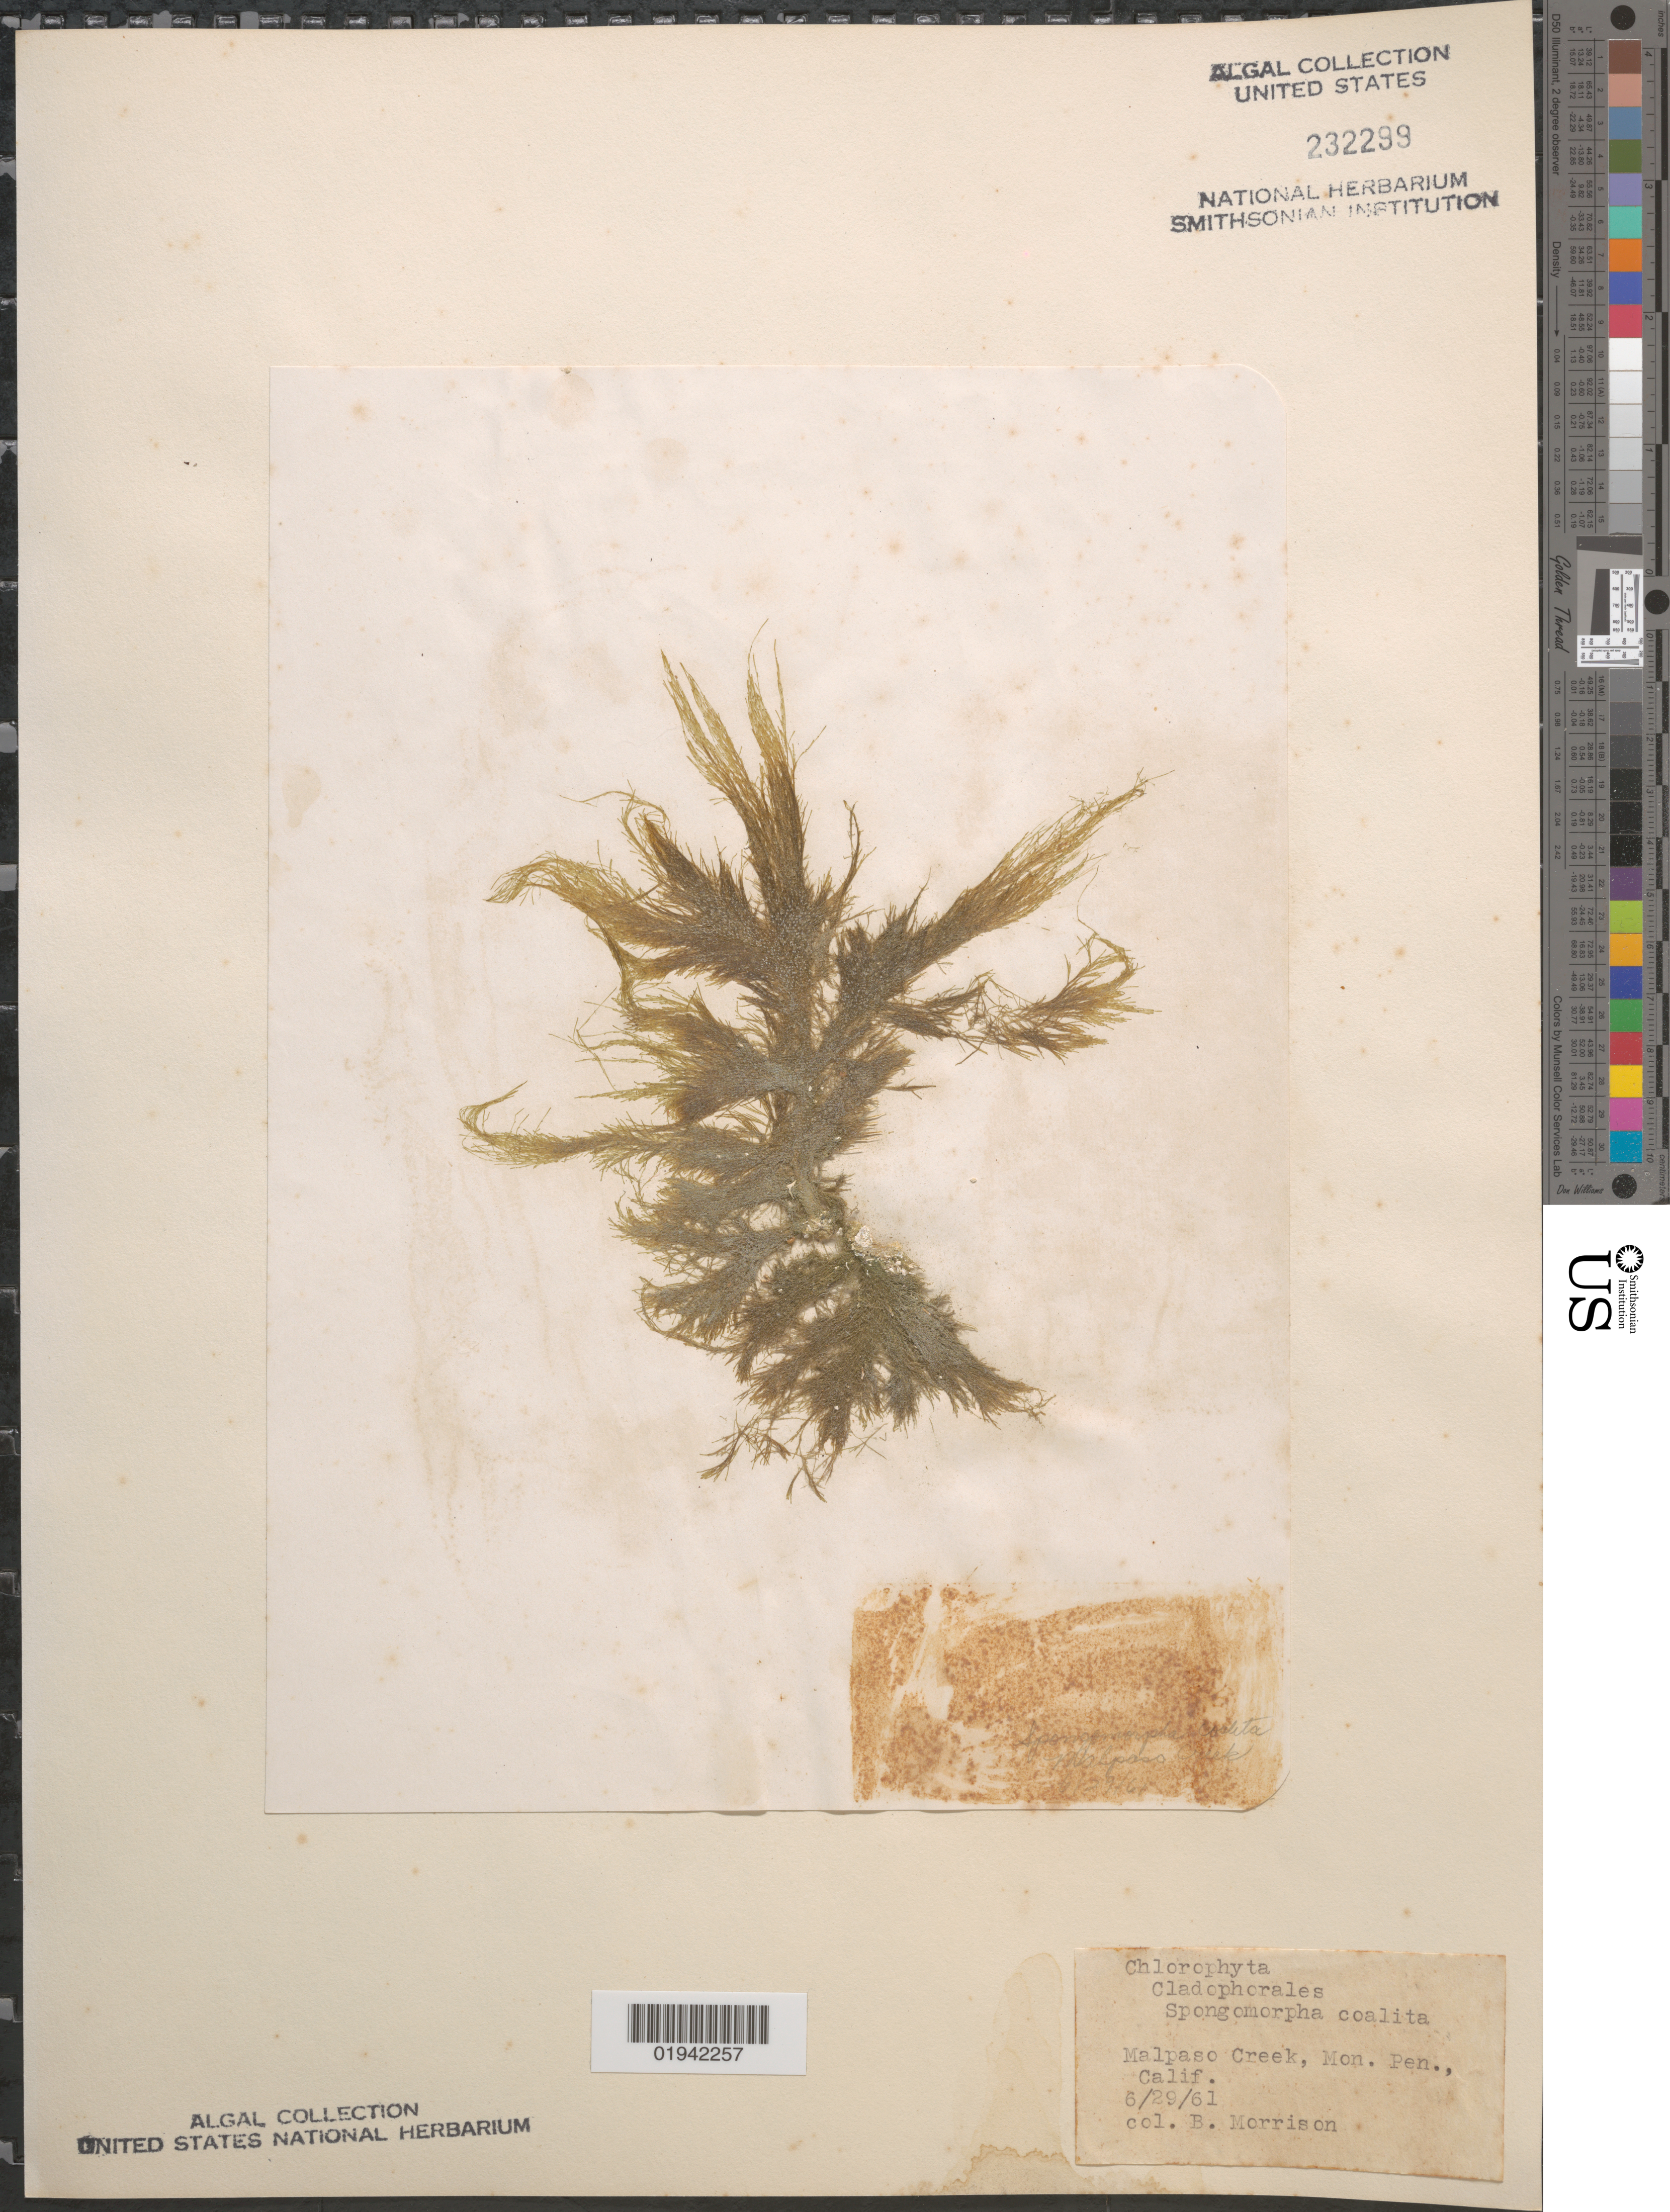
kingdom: Plantae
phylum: Chlorophyta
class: Ulvophyceae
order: Ulotrichales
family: Ulotrichaceae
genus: Acrosiphonia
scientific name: Acrosiphonia coalita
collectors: B. Morrison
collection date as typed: Transcribed d/m/y: 29/6/61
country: United States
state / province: California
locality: Malpaso Creek, Mon. Pen.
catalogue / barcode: US 232299